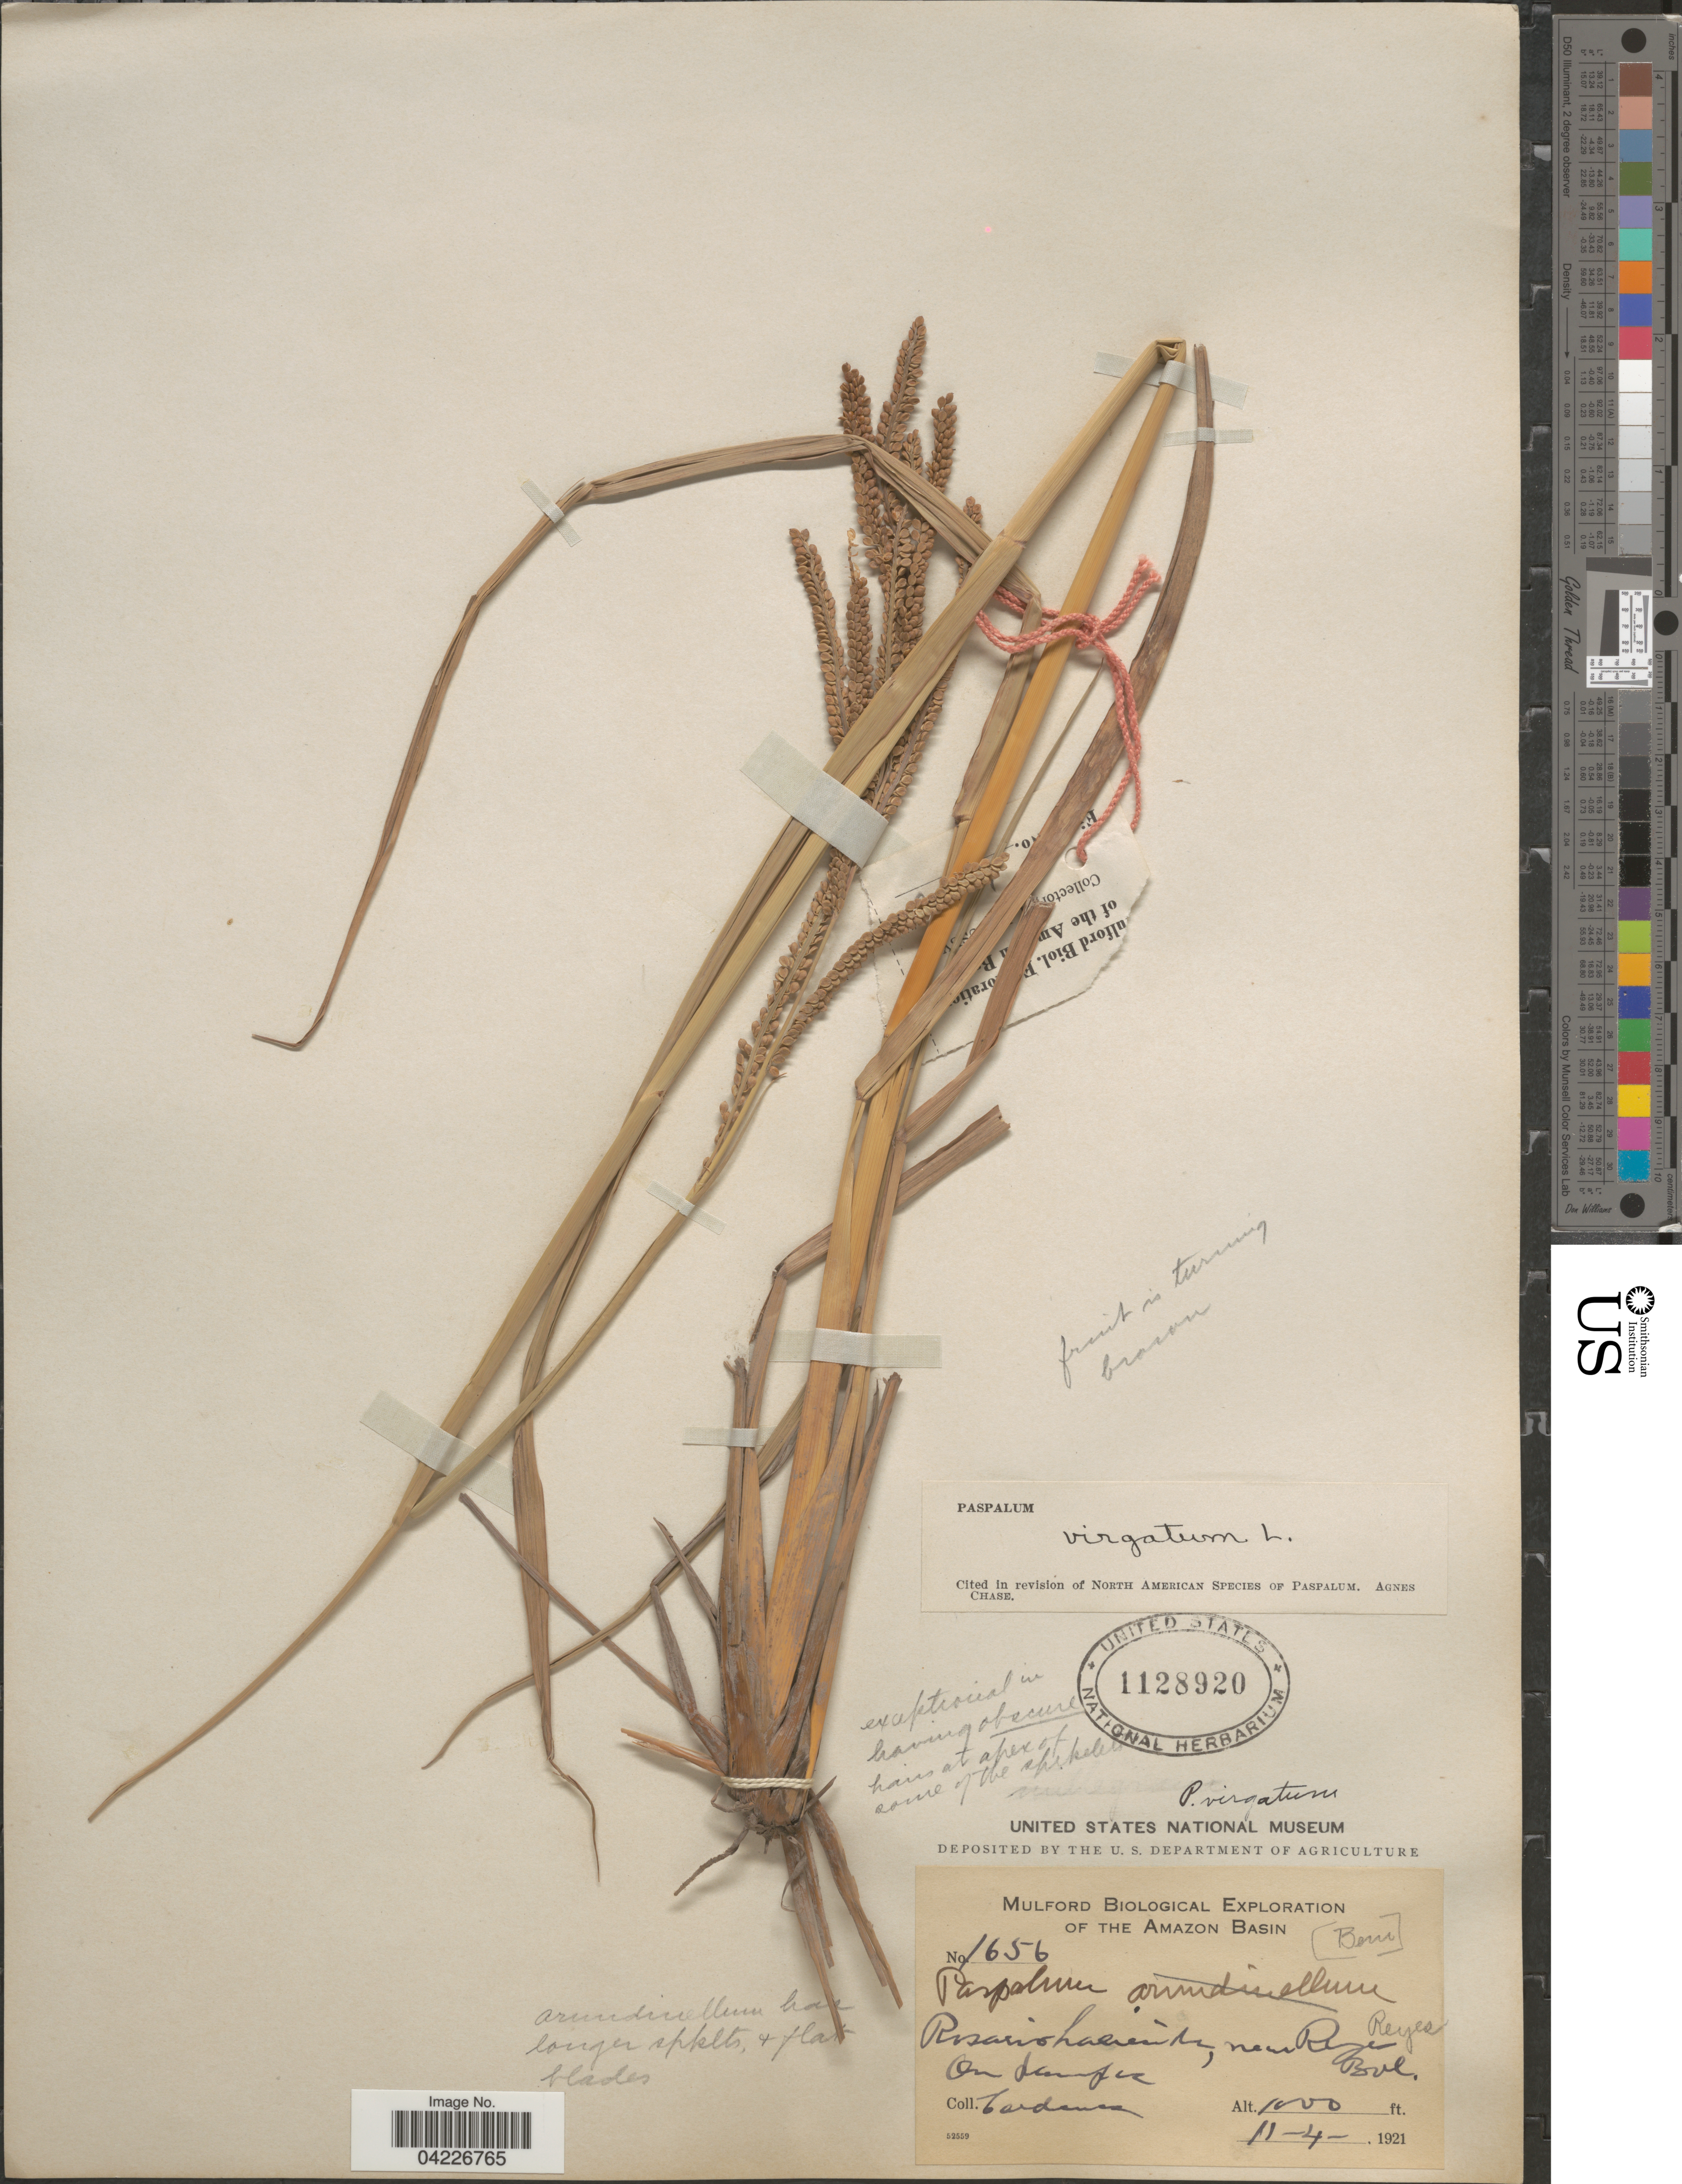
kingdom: Plantae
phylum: Tracheophyta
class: Liliopsida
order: Poales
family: Poaceae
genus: Paspalum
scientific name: Paspalum virgatum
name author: L.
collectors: M. Cárdenas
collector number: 1656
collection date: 1921-04-11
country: Bolivia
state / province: Beni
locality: Mulford Biological Exploration of the Amazon Basin. Rosario hacienda, near Reyes Bvl.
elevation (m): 305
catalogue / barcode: US 1128920